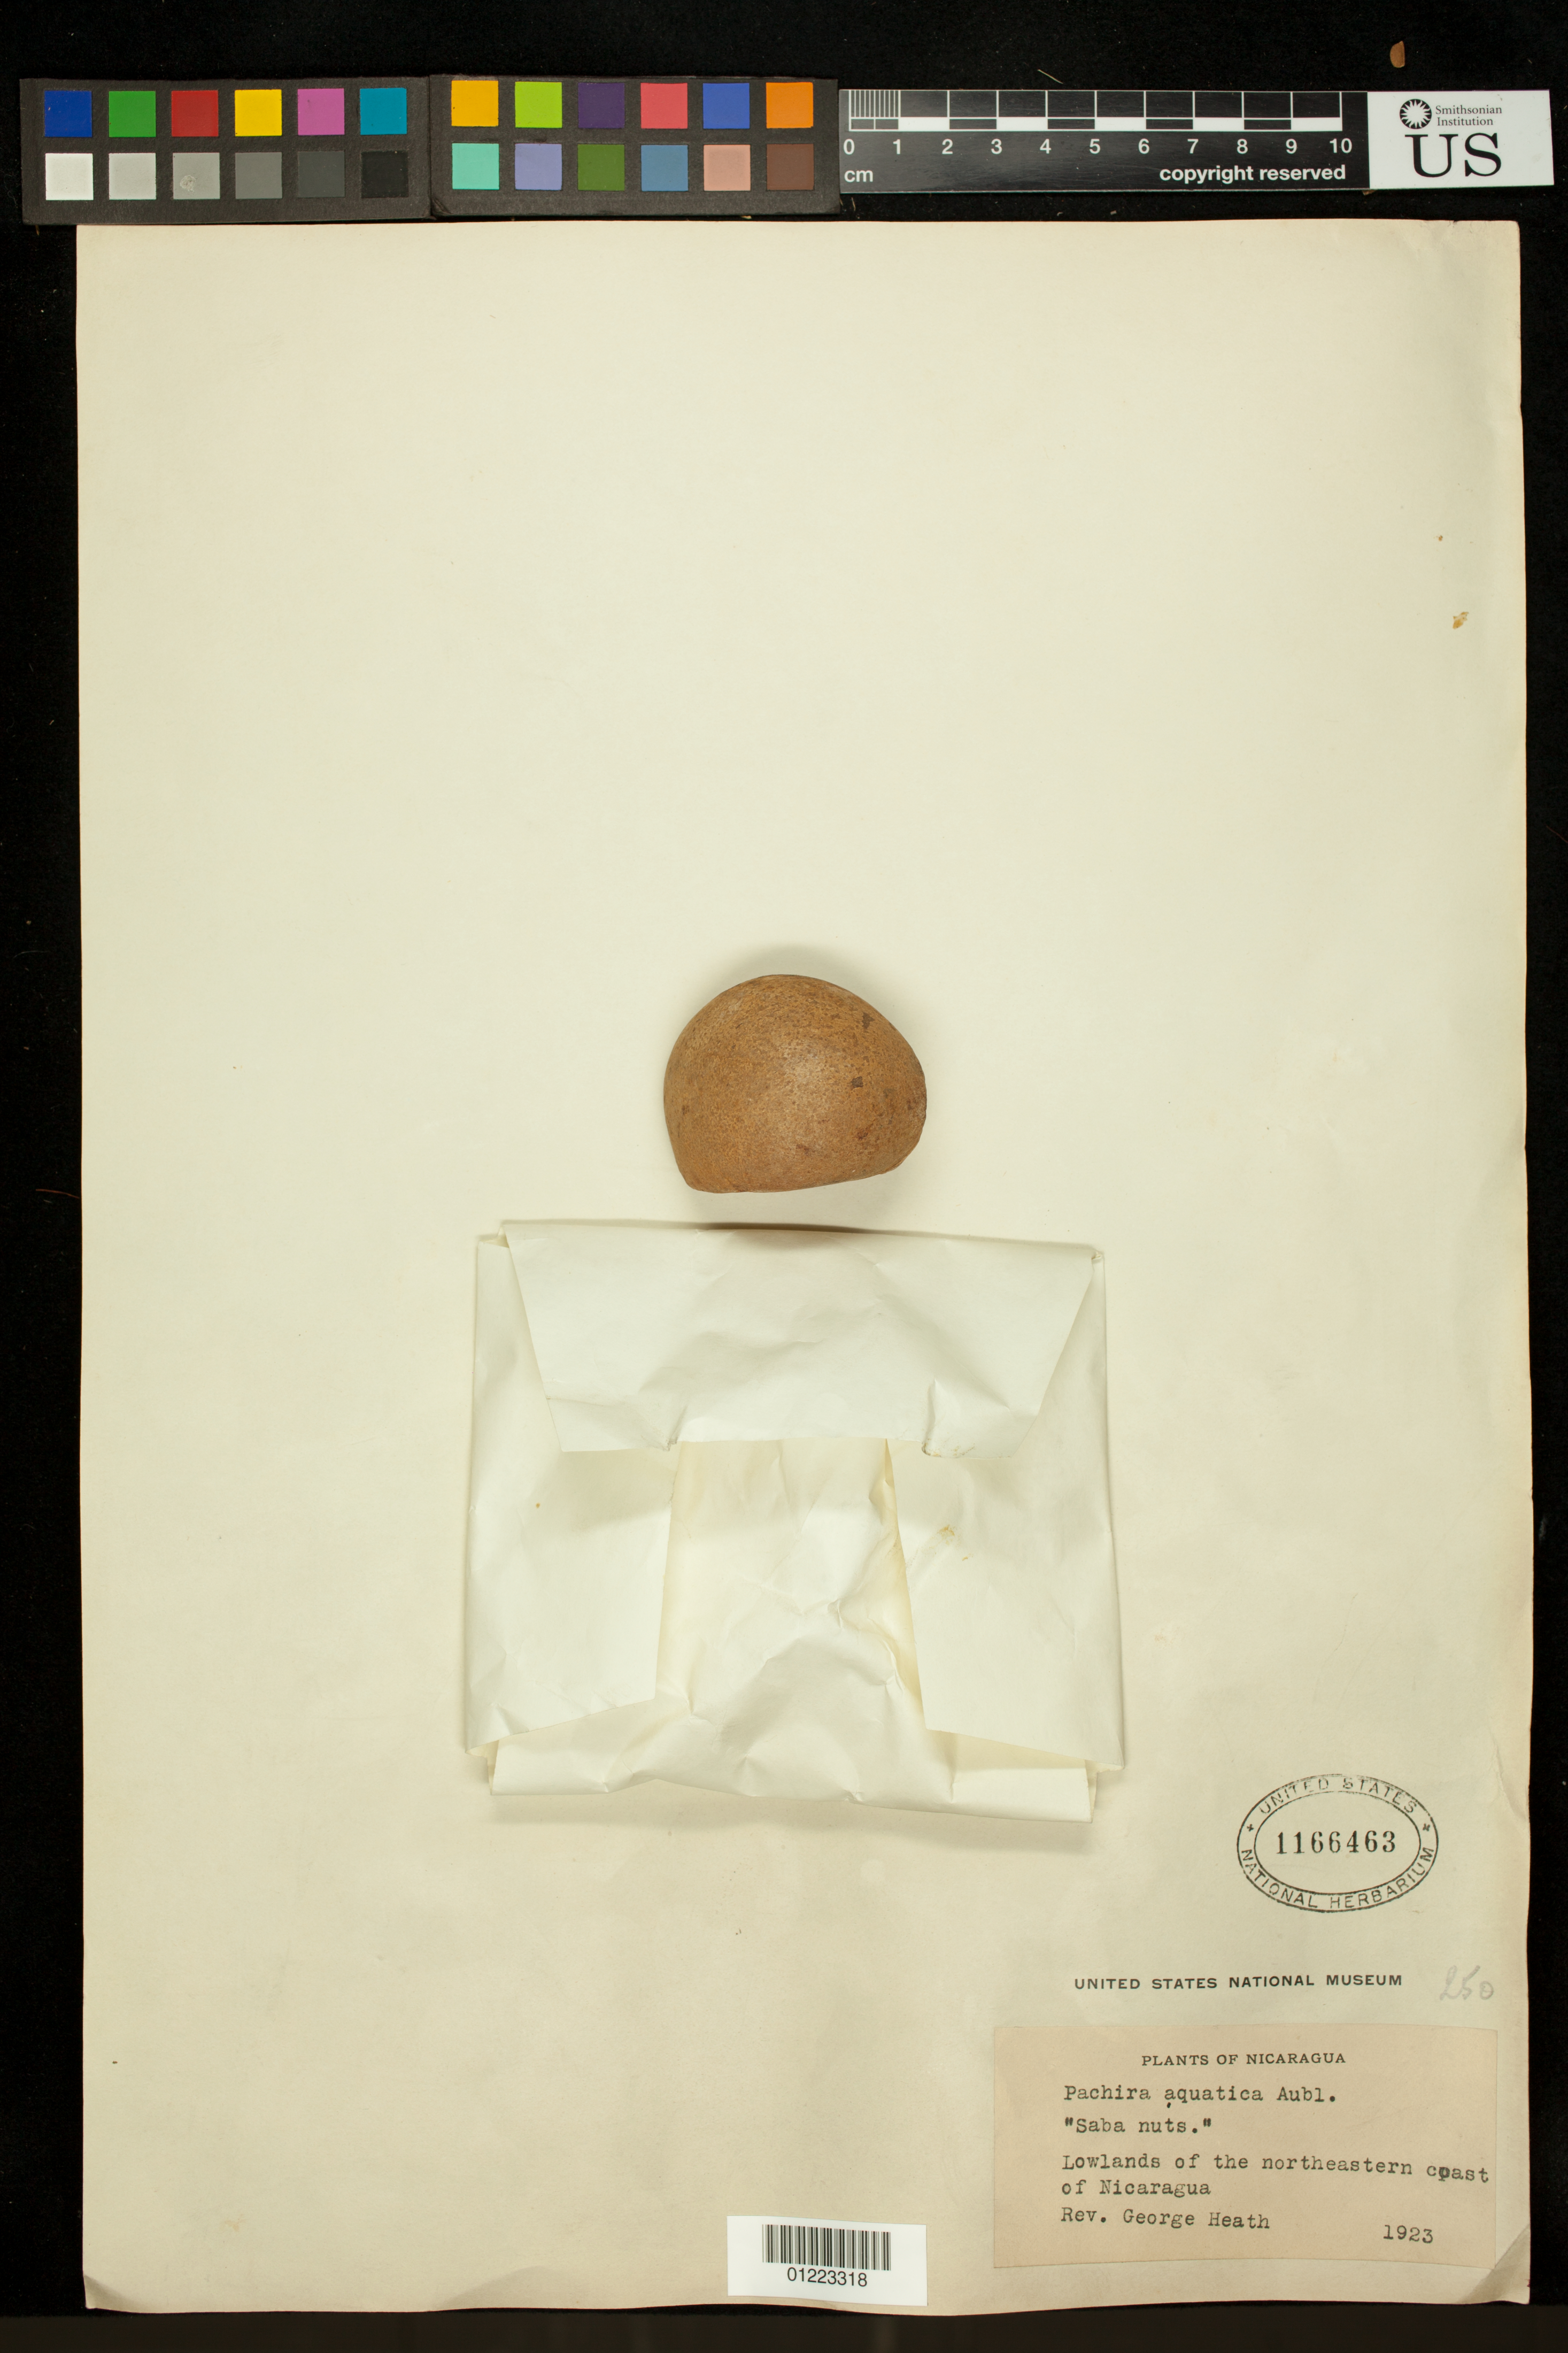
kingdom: Plantae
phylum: Tracheophyta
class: Magnoliopsida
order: Malvales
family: Malvaceae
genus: Pachira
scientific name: Pachira aquatica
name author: Aubl.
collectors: G. Heath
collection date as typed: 1923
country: Nicaragua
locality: Lowlands of the northeastern coast of Nicaragua.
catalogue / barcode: US 1166463